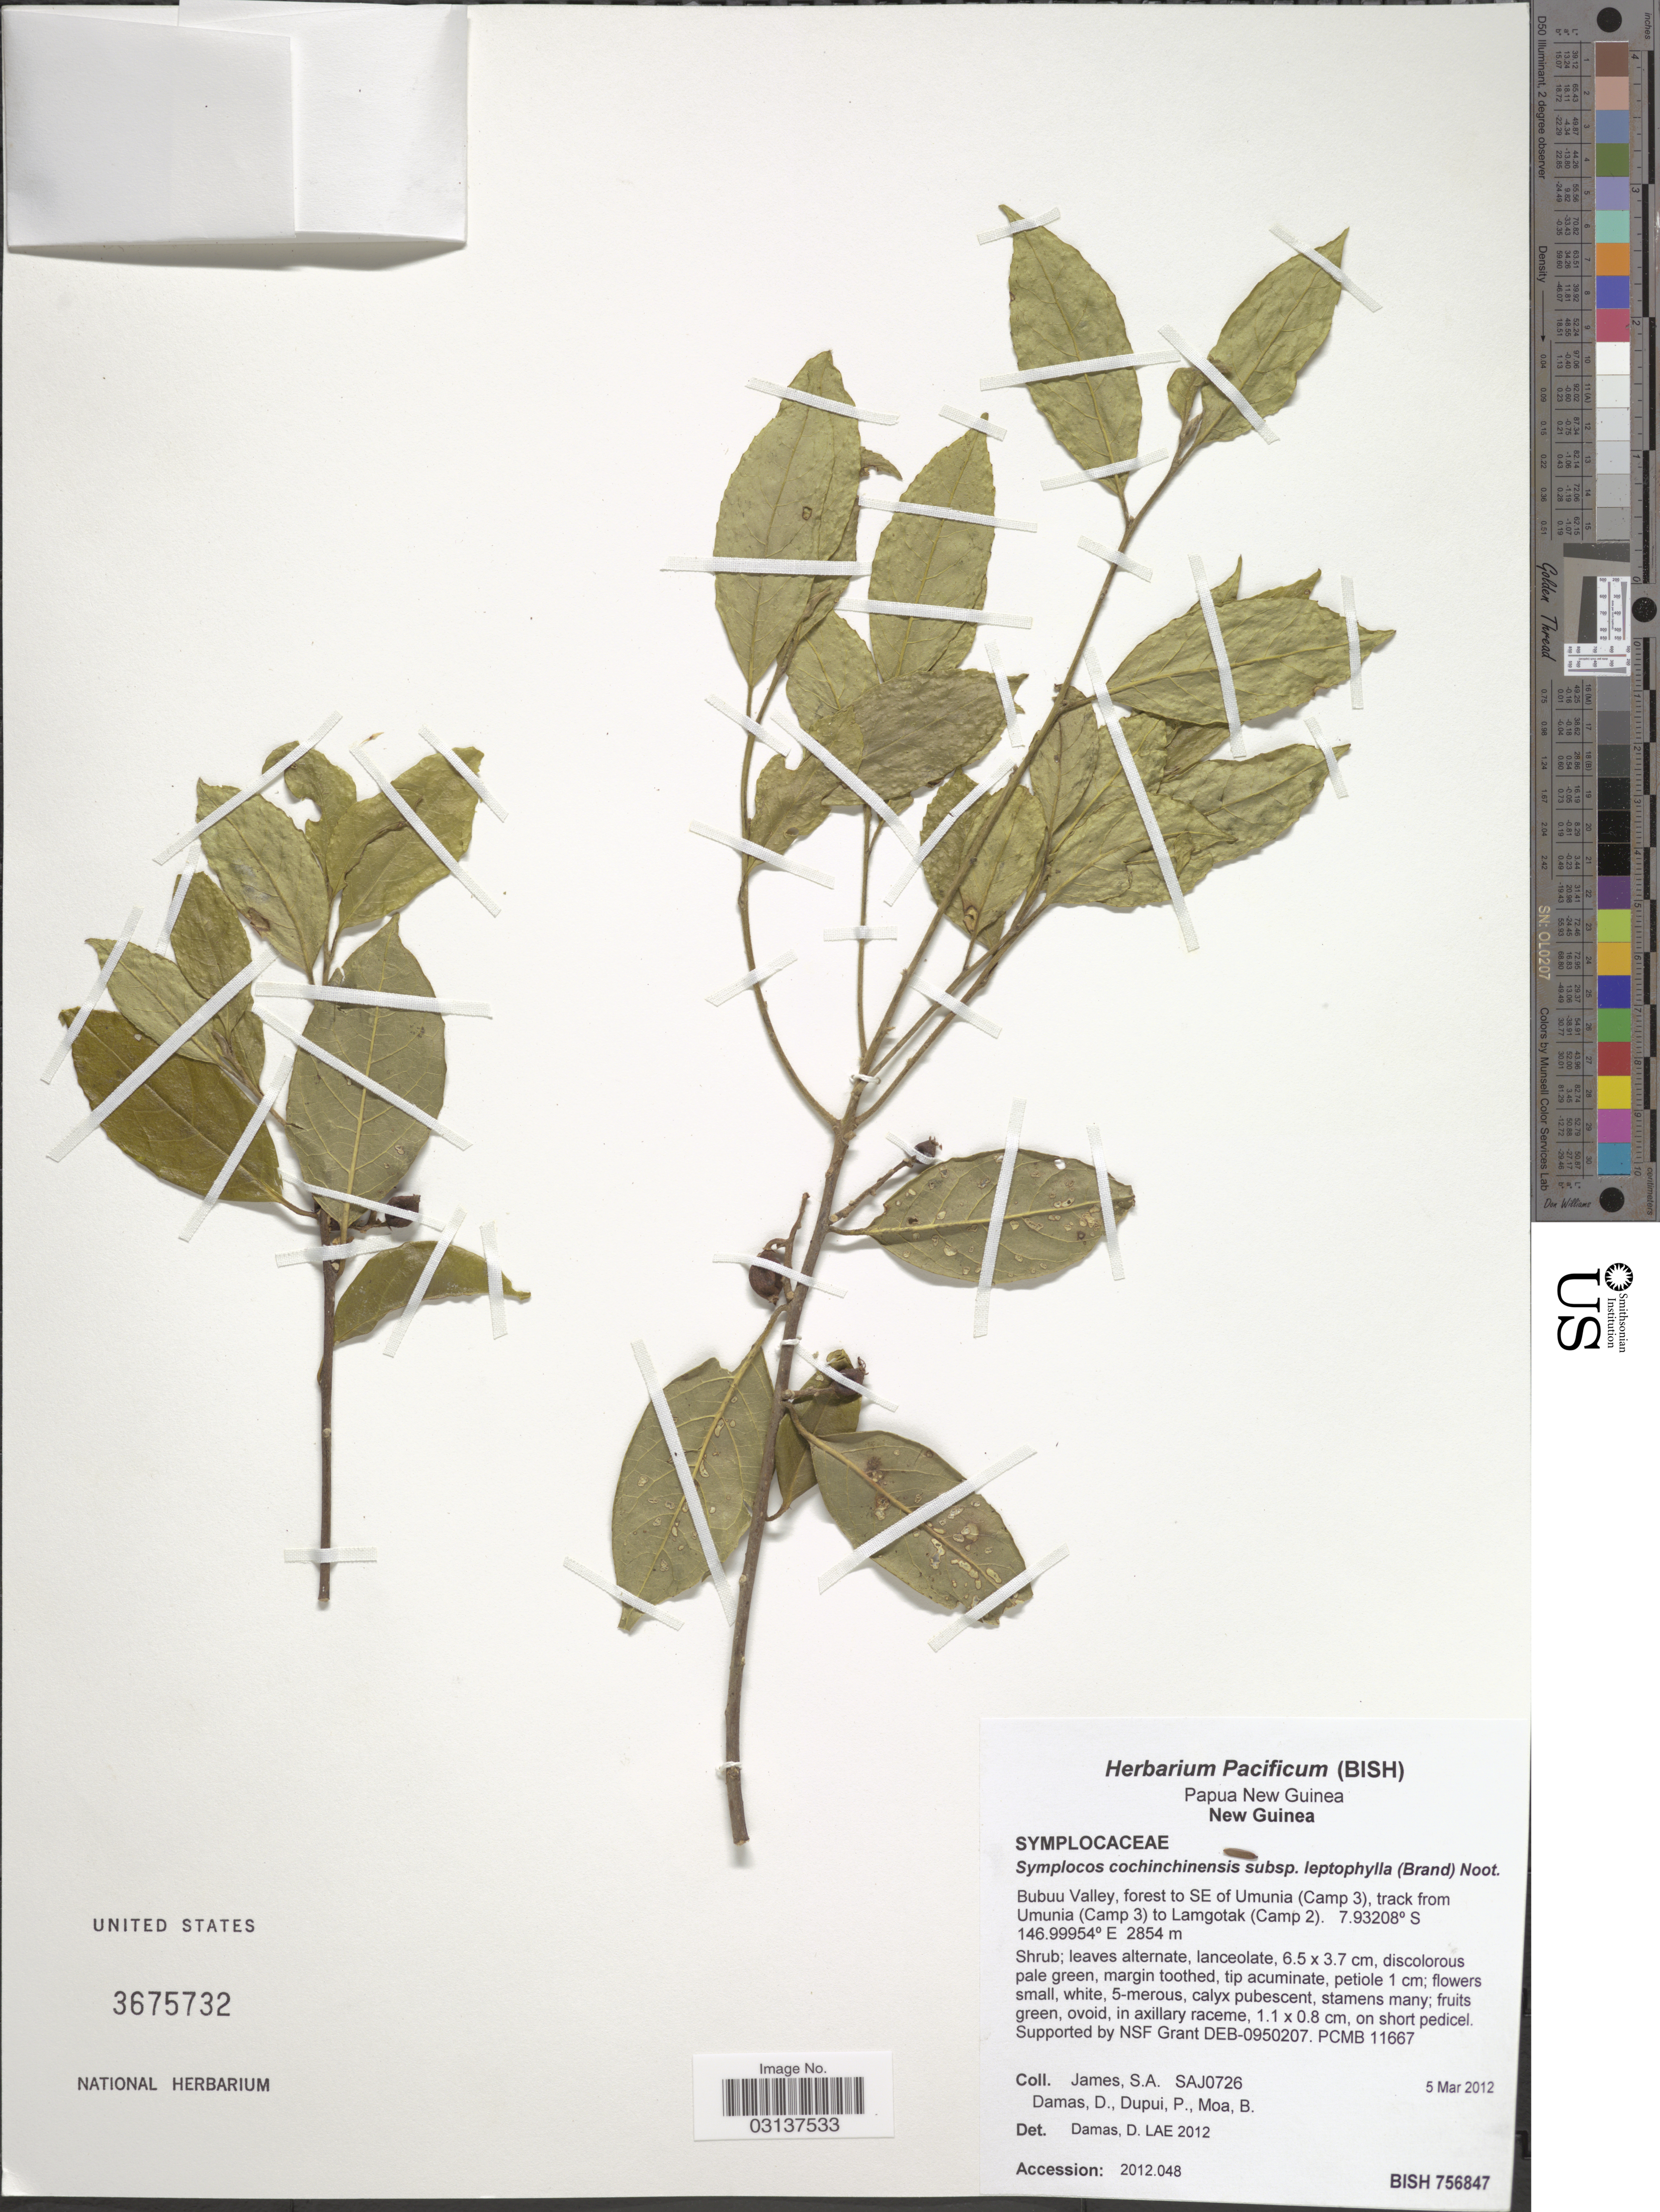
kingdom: Plantae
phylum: Tracheophyta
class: Magnoliopsida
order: Ericales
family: Symplocaceae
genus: Symplocos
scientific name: Symplocos cochinchinensis var. leptophylla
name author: (Brand) Noot.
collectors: S. James, D. Damas, P. Dupui & B. Moa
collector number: SAJ0726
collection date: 2012-03-05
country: Papua New Guinea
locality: New Guinea, Bubuu Valley, forest to SE of Umunia (Camp 3), track from Umunia (Camp3) to Lamgotak (Camp2).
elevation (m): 2854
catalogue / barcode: US 3675732